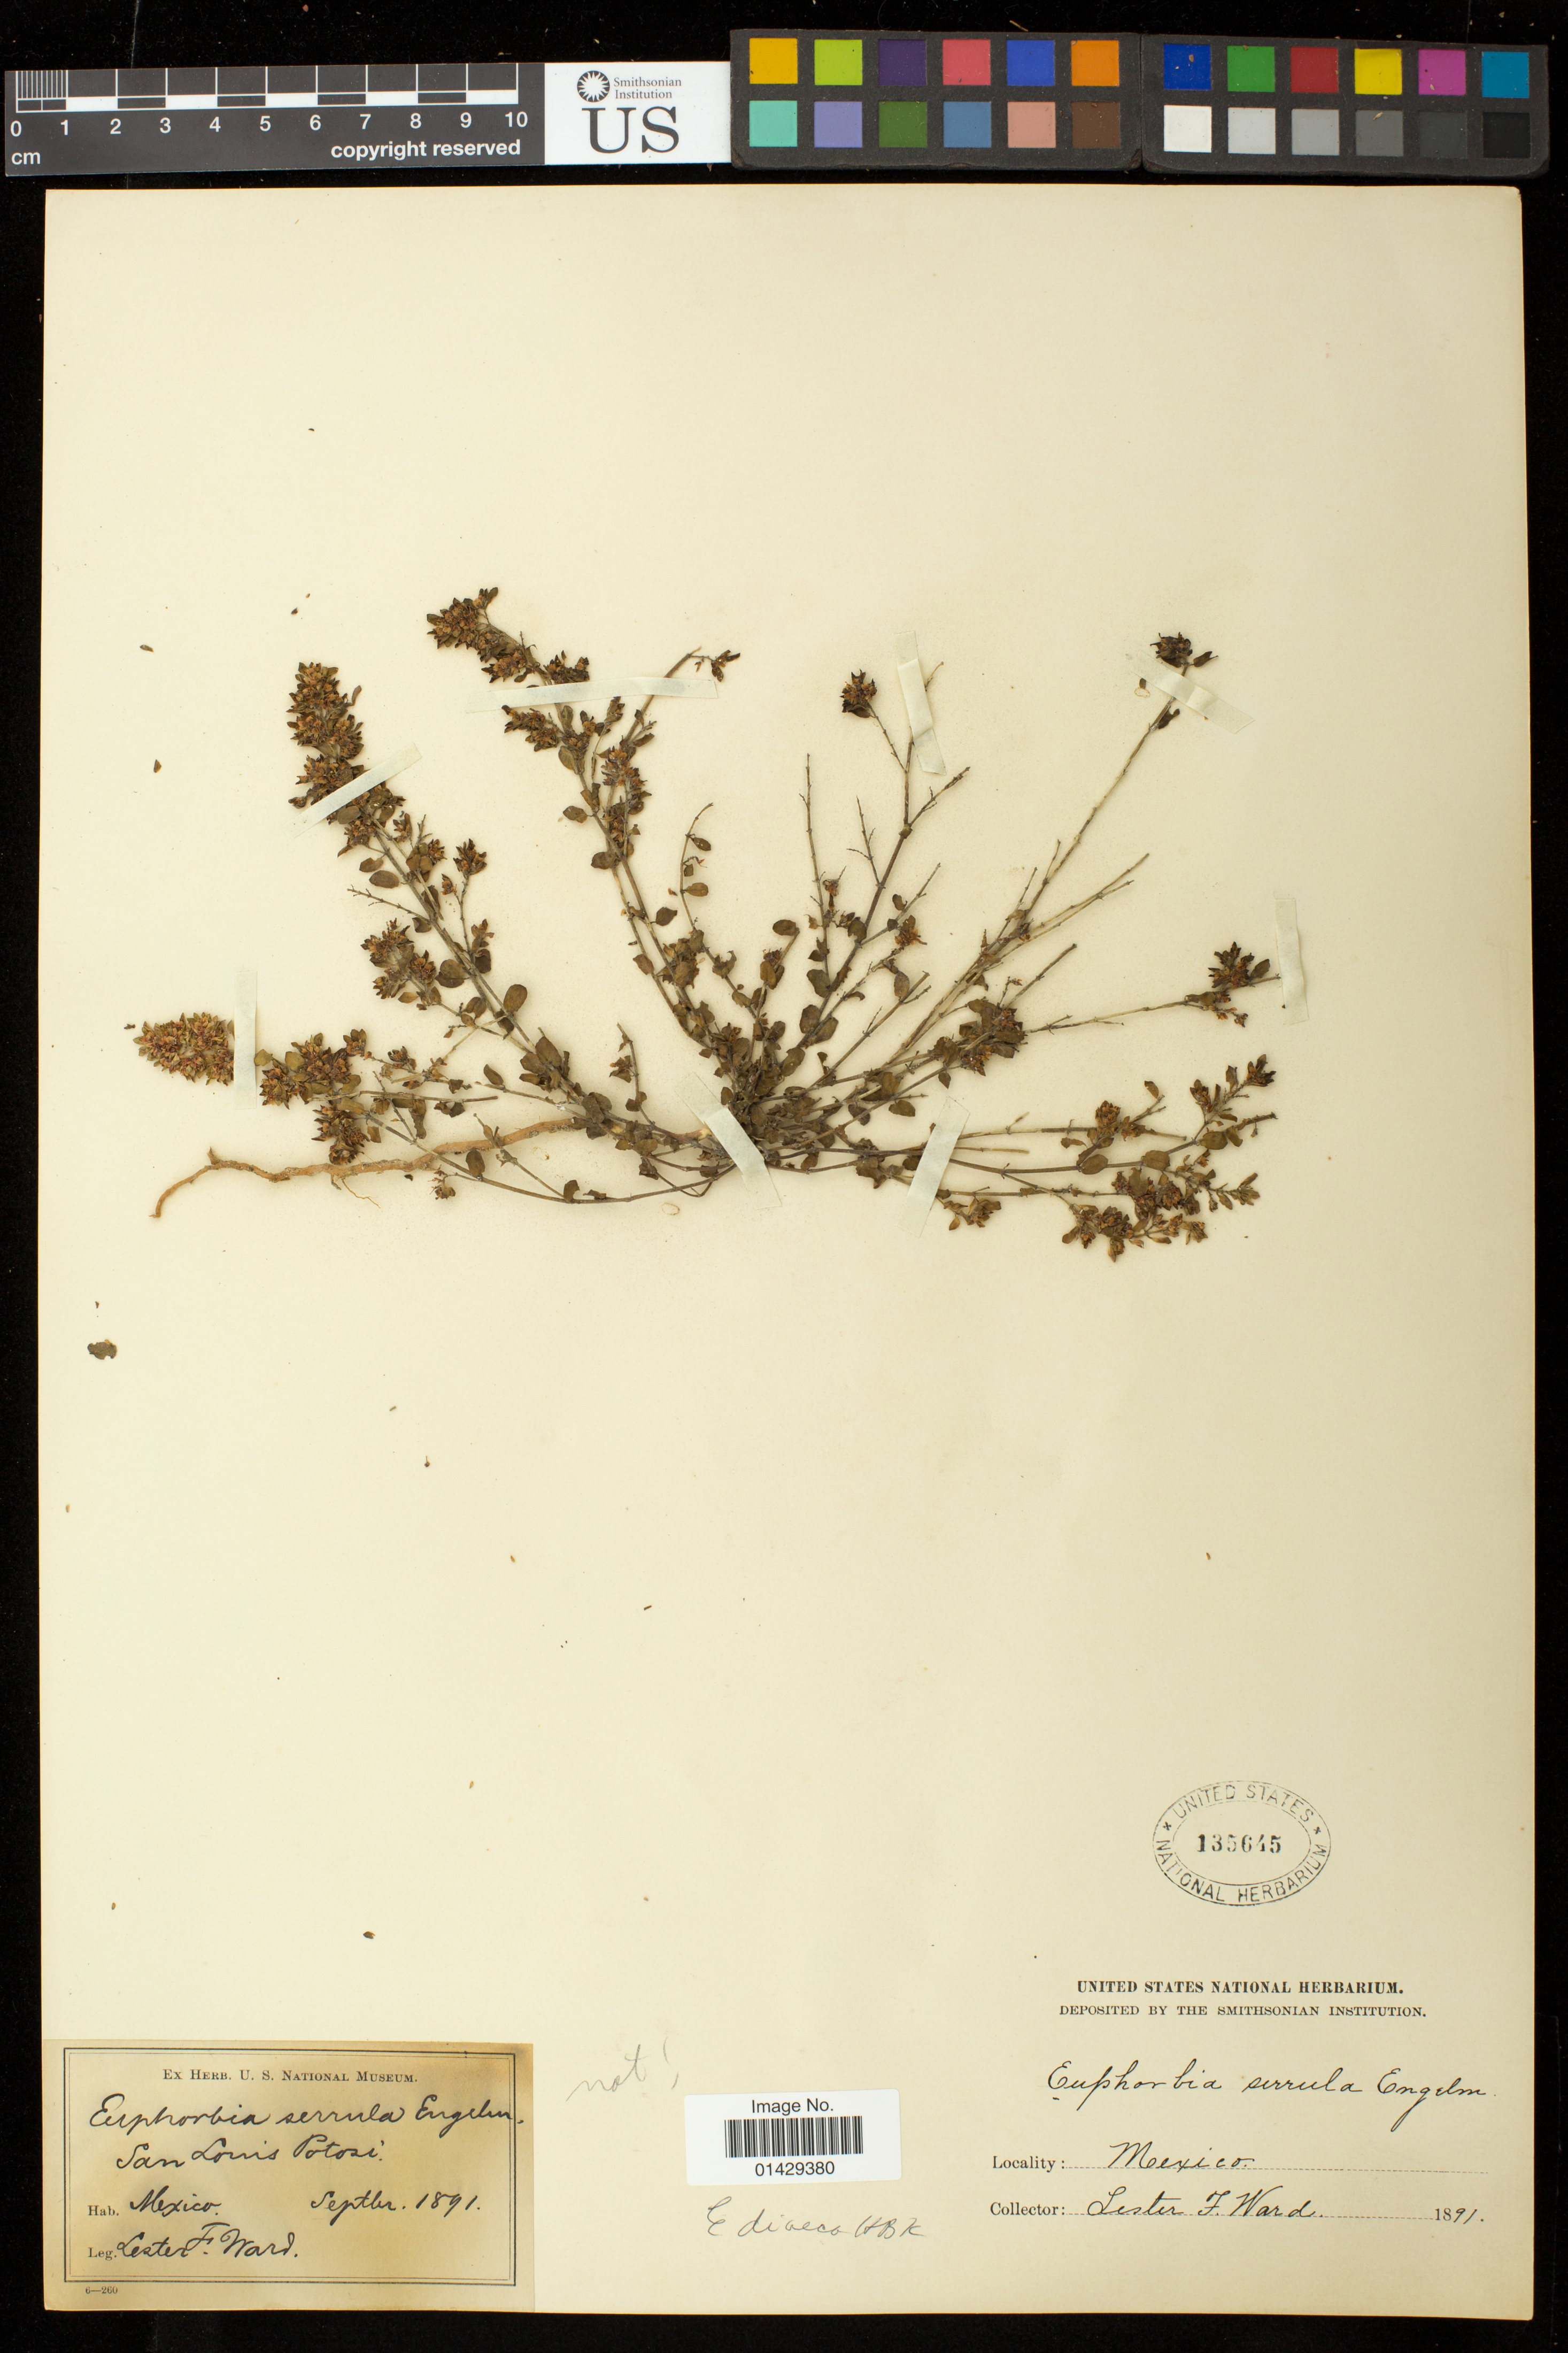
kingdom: Plantae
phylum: Tracheophyta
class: Magnoliopsida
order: Malpighiales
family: Euphorbiaceae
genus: Euphorbia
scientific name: Euphorbia dioeca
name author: Kunth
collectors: L. F. Ward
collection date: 1891-09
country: Mexico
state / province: San Luis Potosí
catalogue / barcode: US 135645